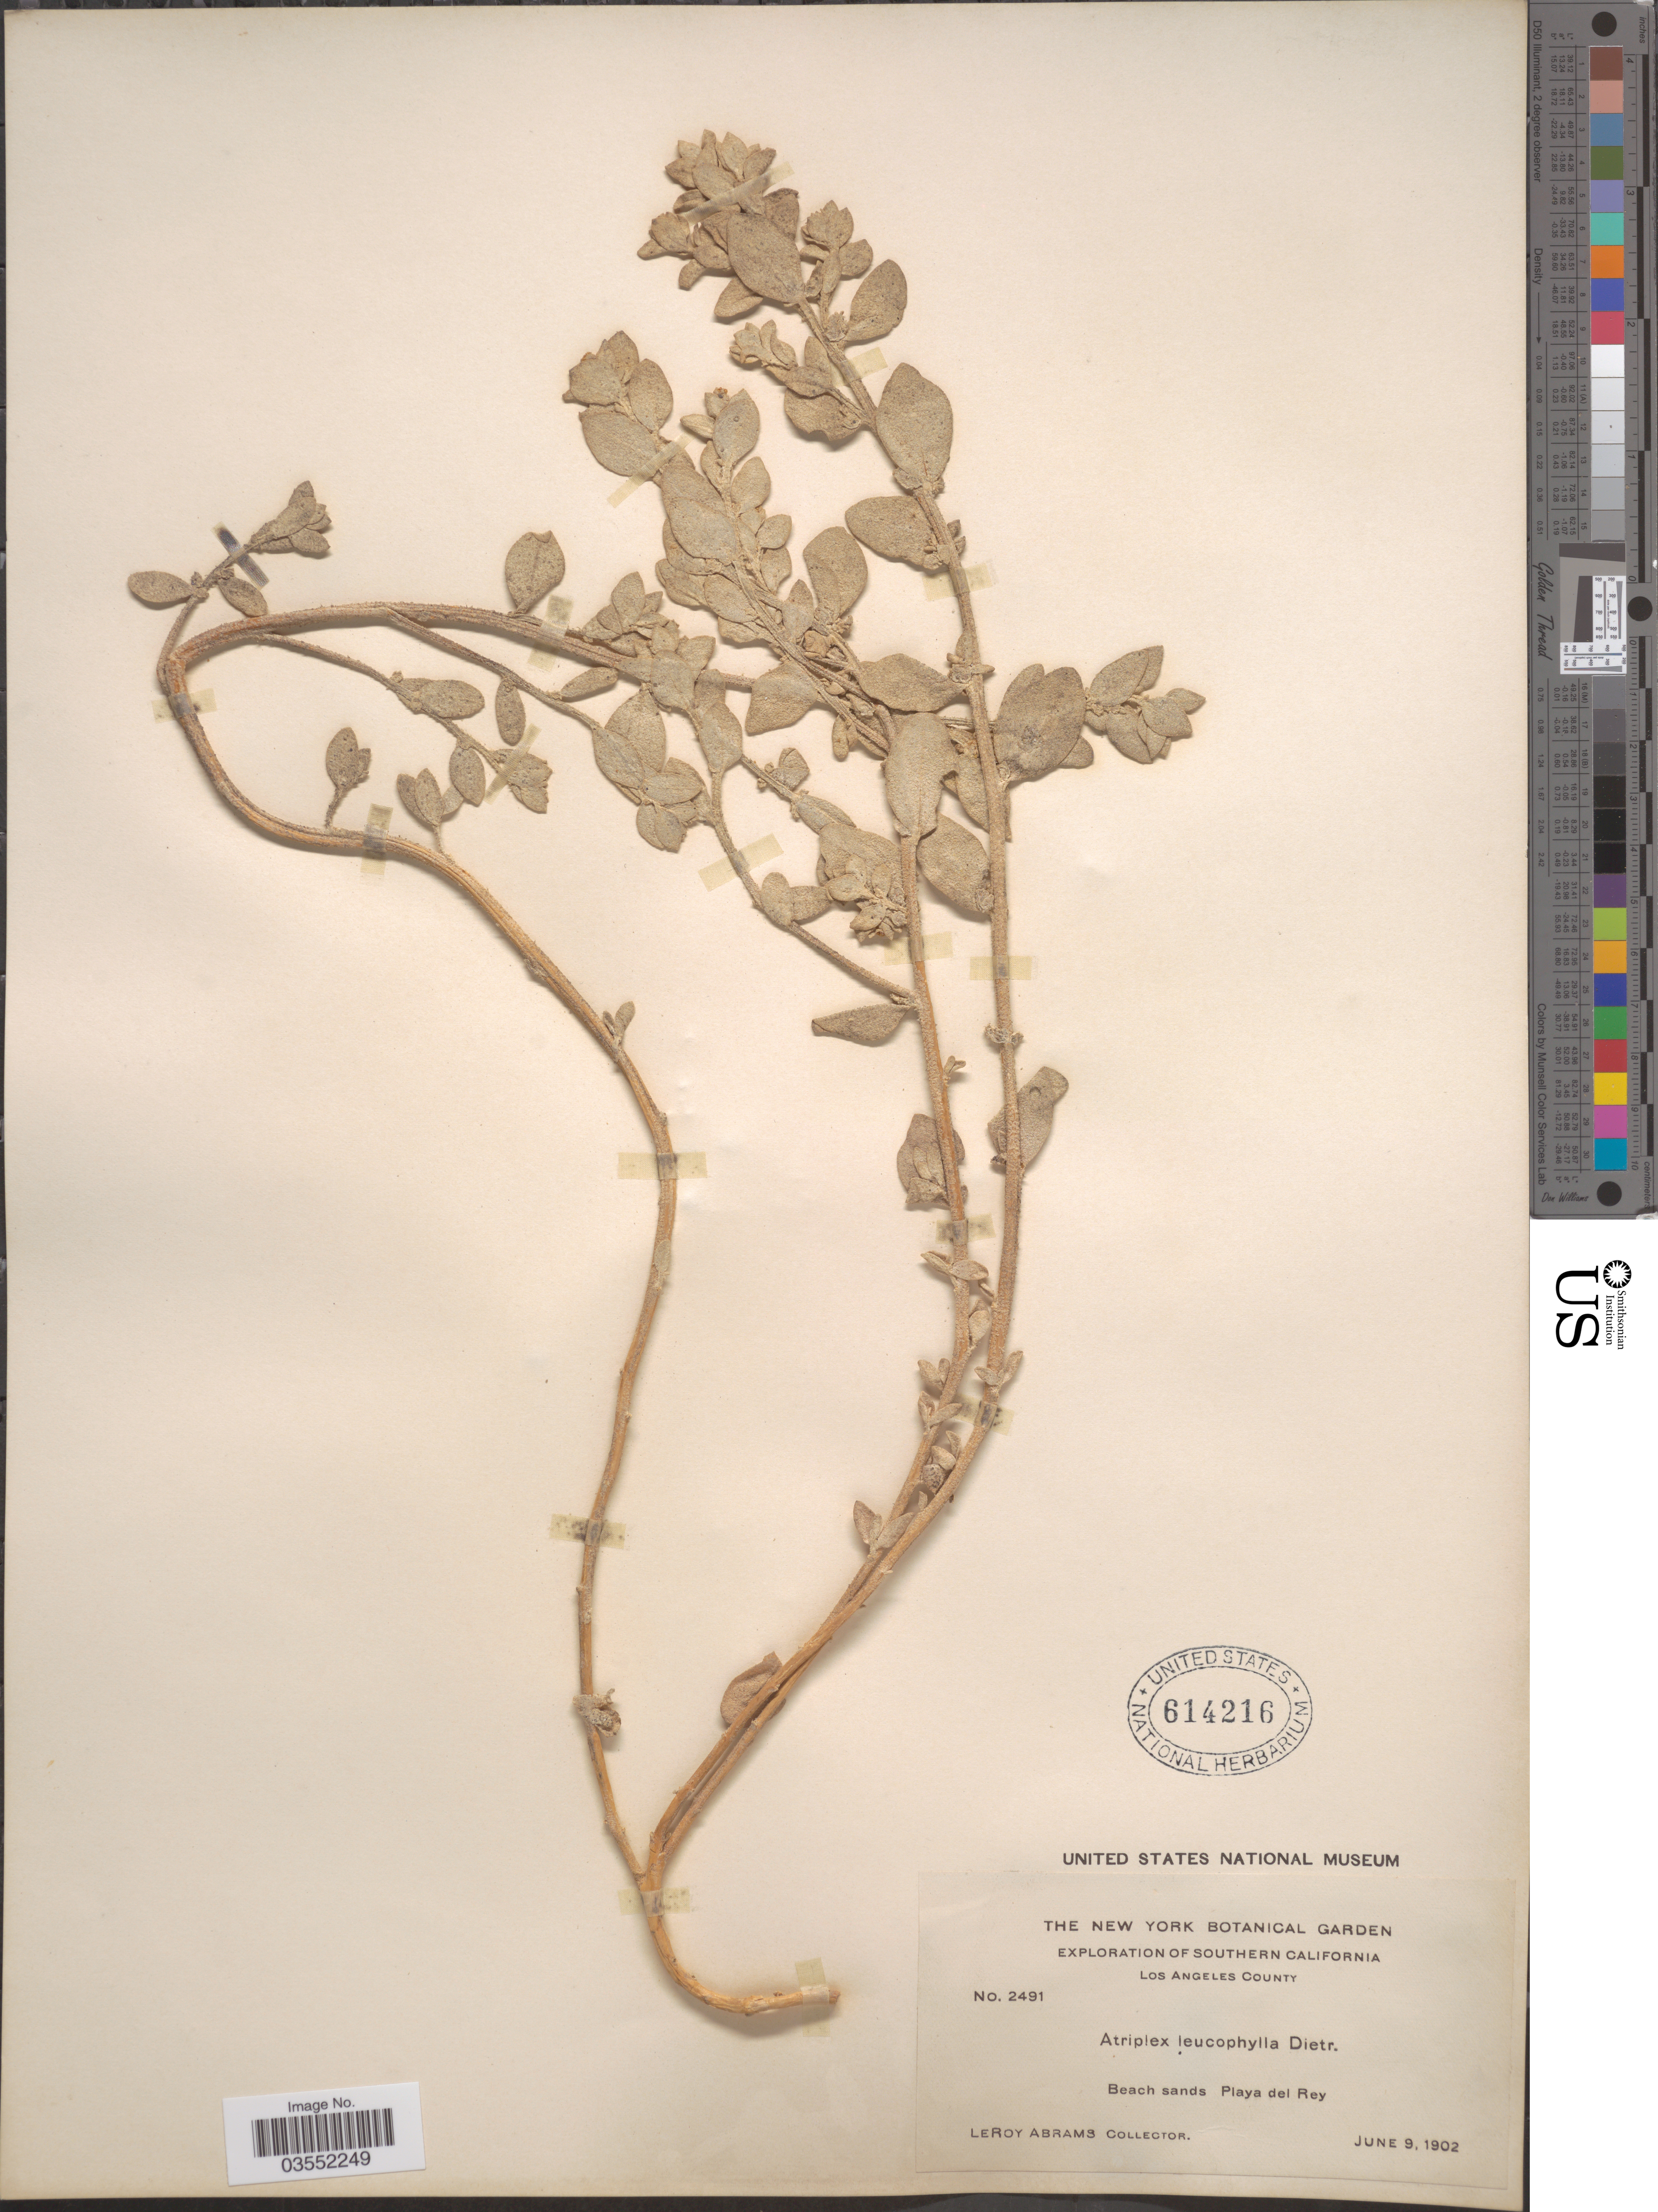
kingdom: Plantae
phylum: Tracheophyta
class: Magnoliopsida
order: Caryophyllales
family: Amaranthaceae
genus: Atriplex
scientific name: Atriplex leucophylla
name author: (Moq.) D. Dietr.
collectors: L. Abrams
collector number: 2491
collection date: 1902-06-09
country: United States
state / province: California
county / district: Los Angeles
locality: Southern California. Los Angeles County. Beach sands Playa del Rey.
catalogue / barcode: US 614216